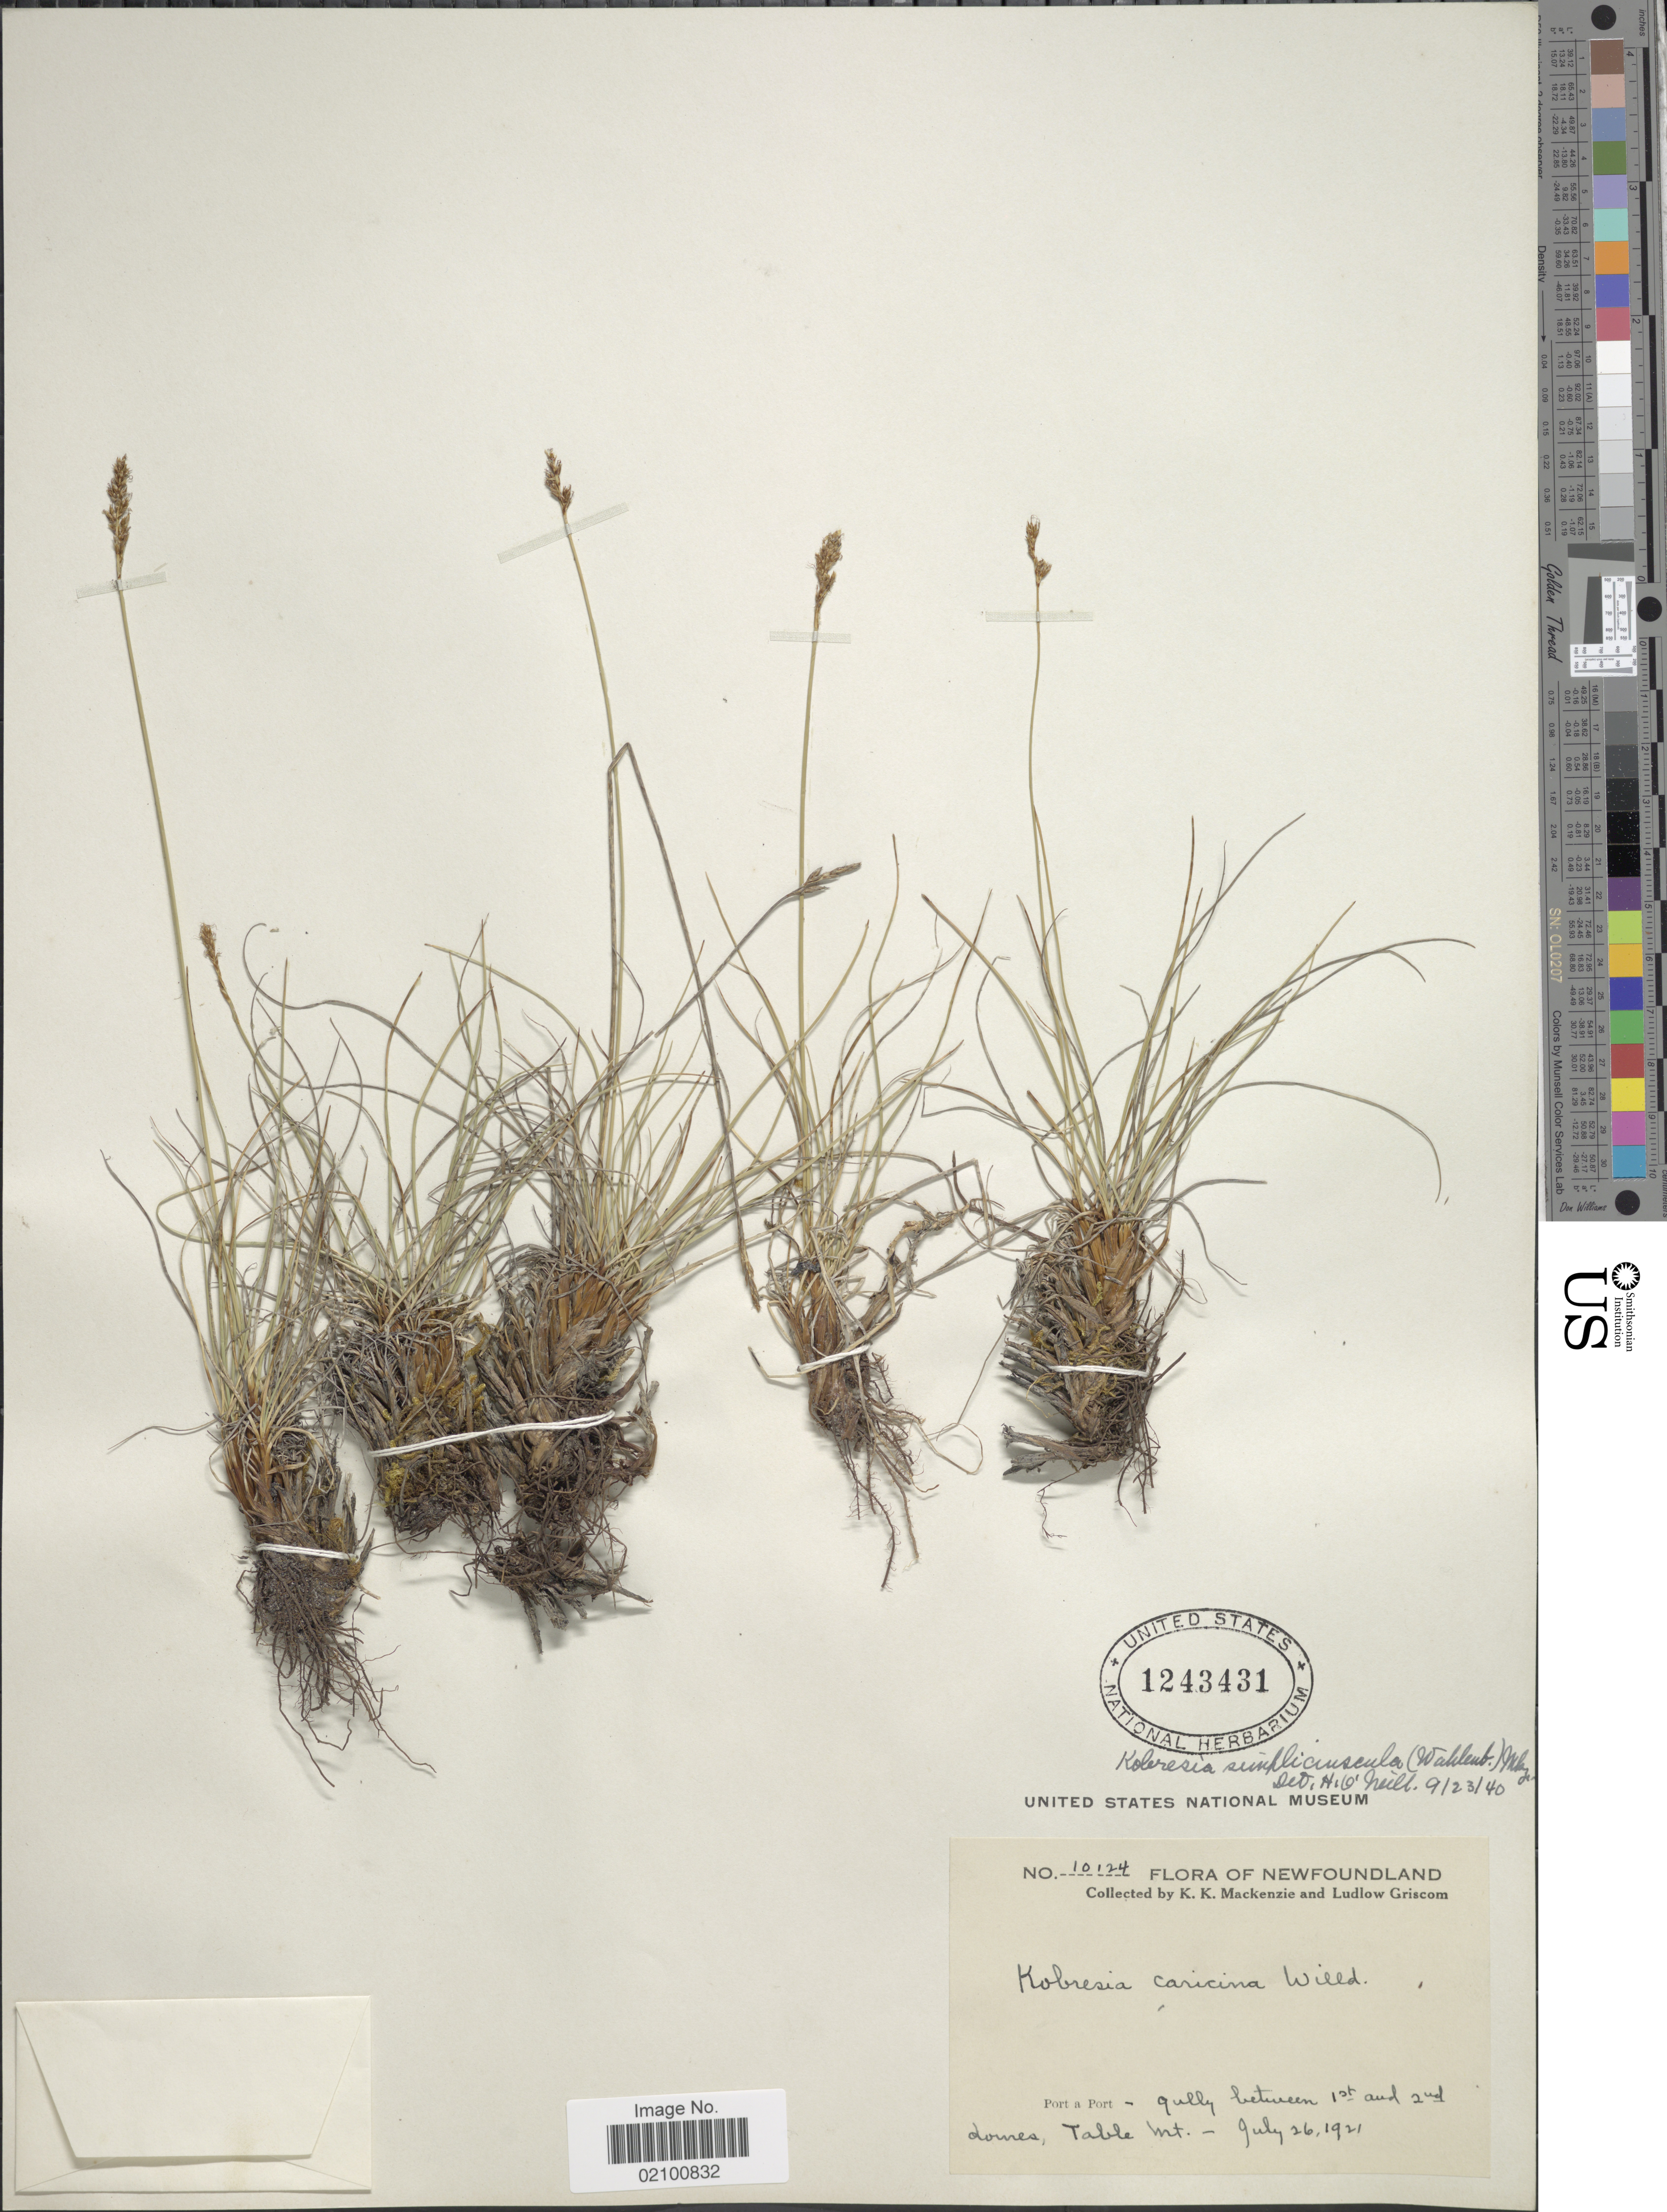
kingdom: Plantae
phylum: Tracheophyta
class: Liliopsida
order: Poales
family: Cyperaceae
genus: Carex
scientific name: Carex simpliciuscula subsp. simpliciuscula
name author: Wahlenb.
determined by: Strong, M. T., (US), Smithsonian Institution - National Museum of Natural History (UNITED STATES)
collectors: K. K. Mackenzie & L. Griscom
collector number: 10124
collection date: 1921-07-26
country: Canada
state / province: Newfoundland and Labrador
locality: Port a Port, between 1st and 2nd domes, Table Mt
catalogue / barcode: US 1243431